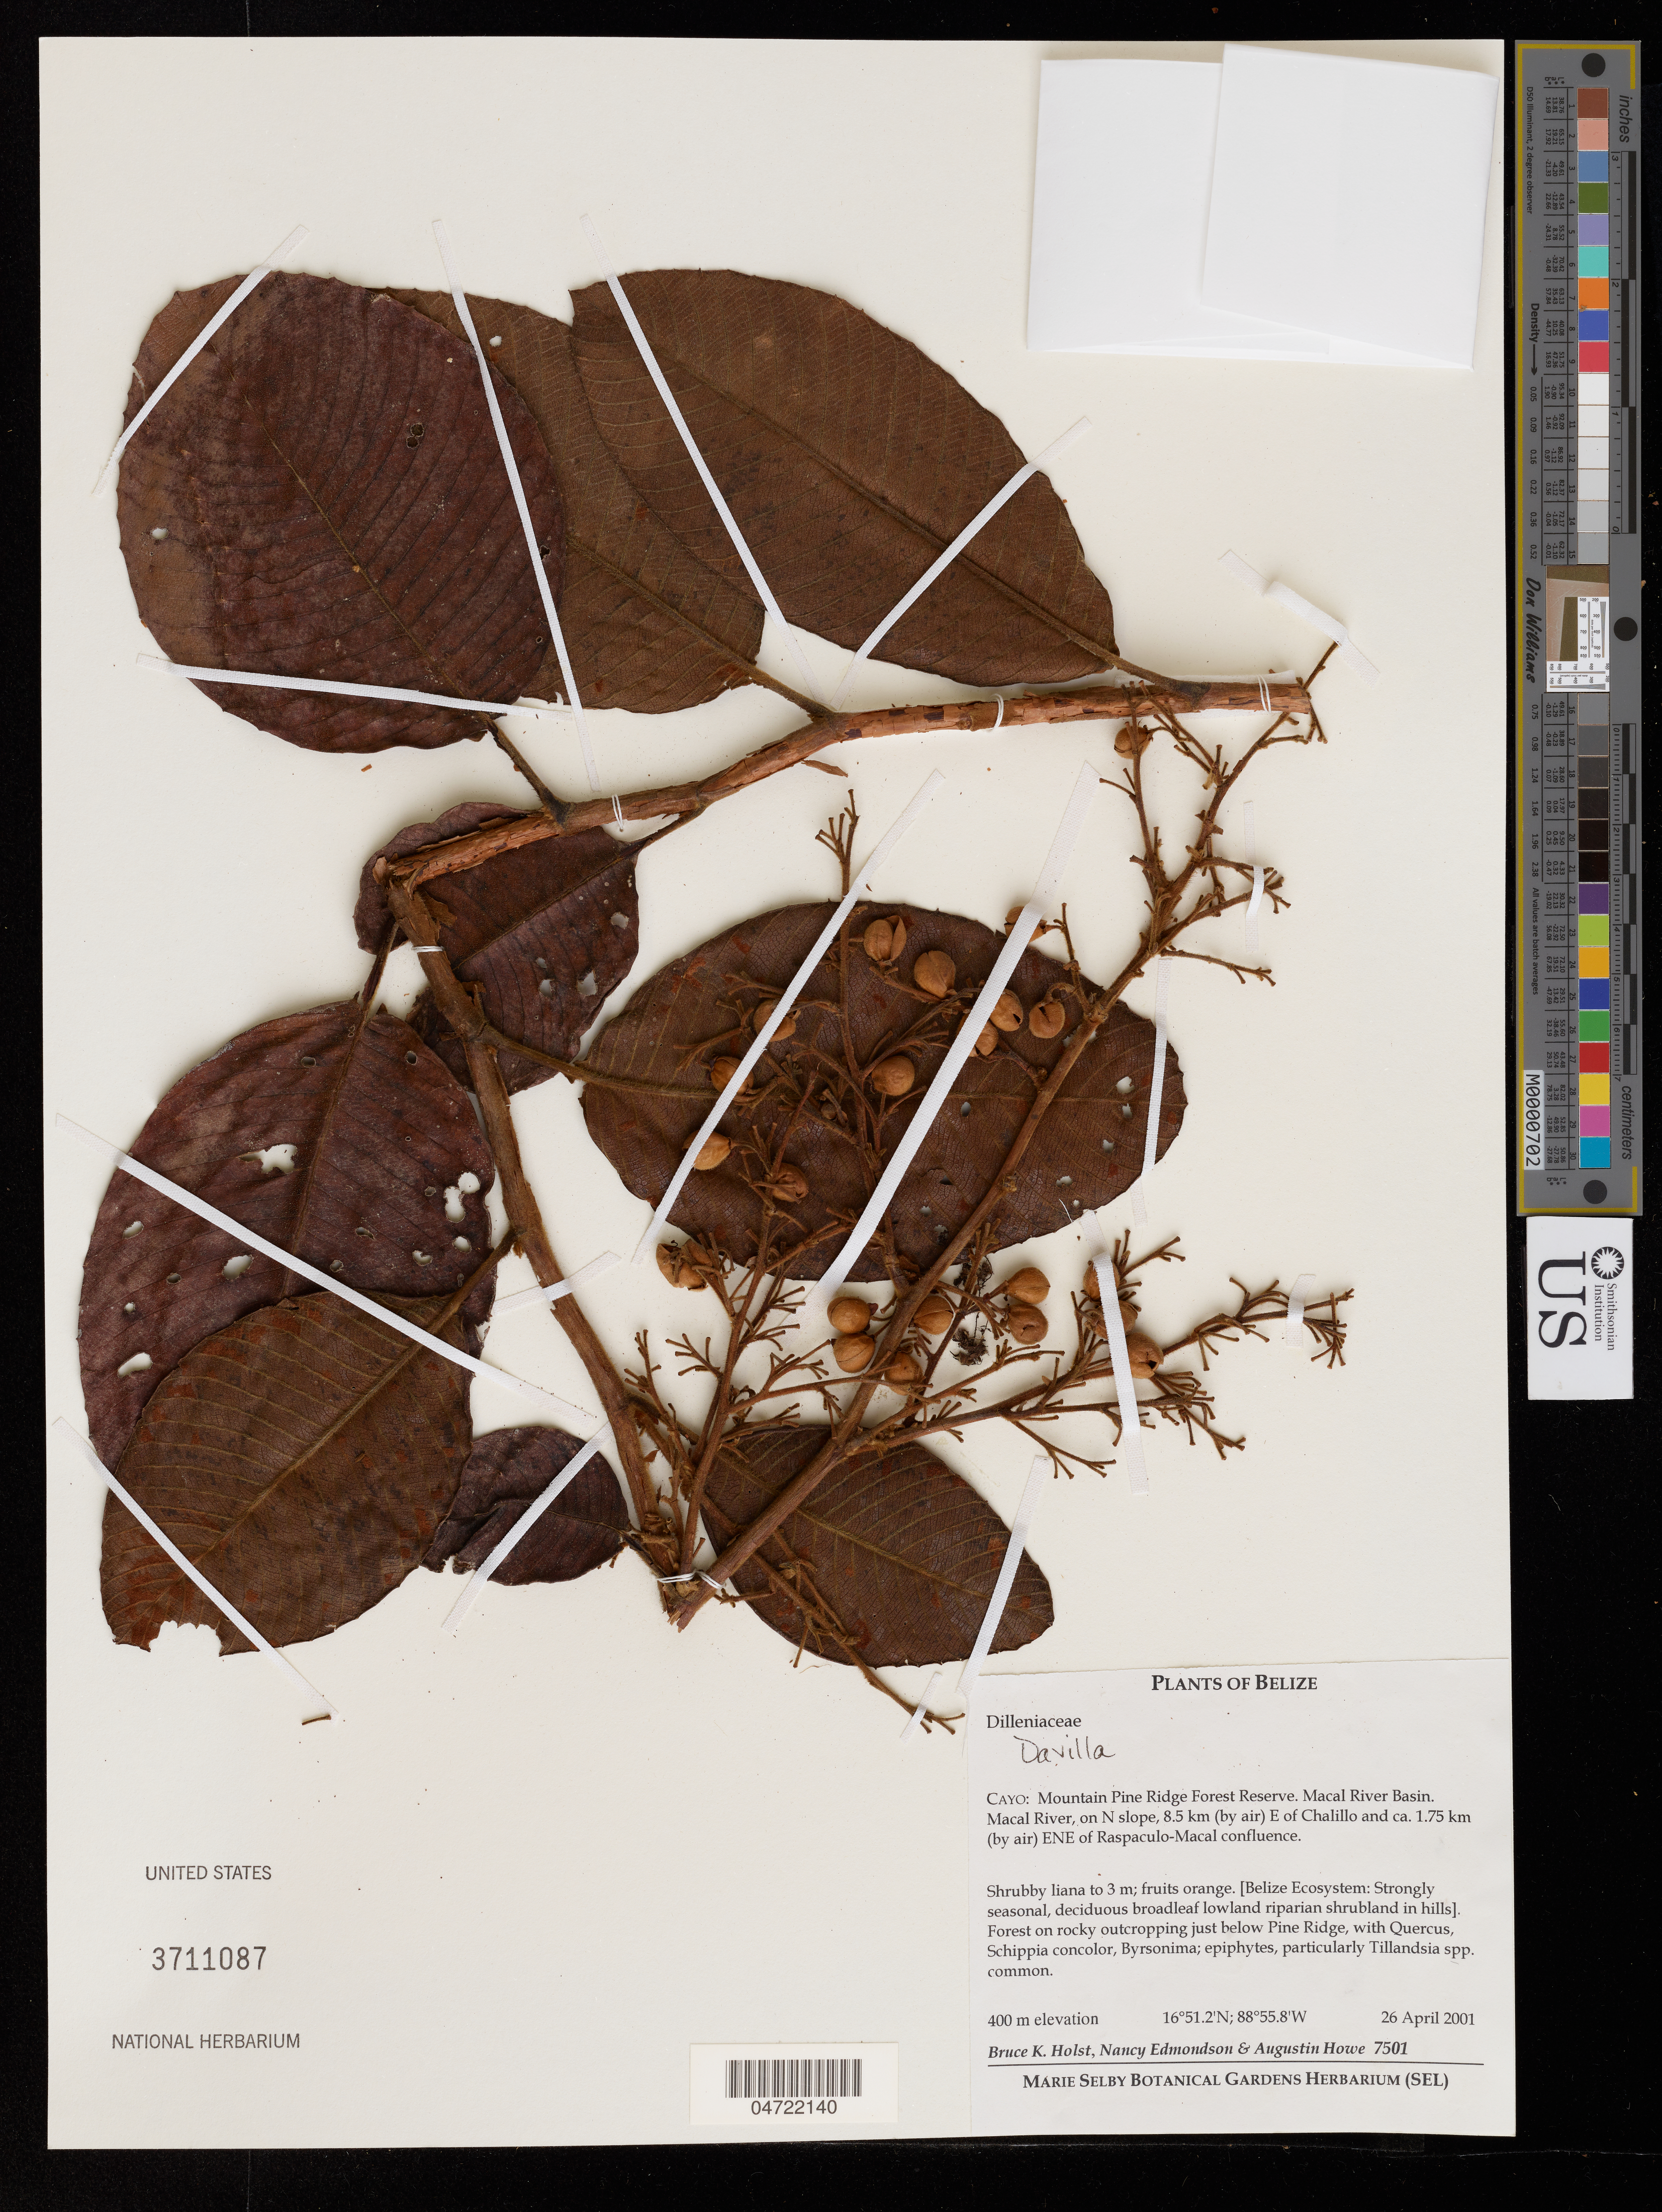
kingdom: Plantae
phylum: Tracheophyta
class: Magnoliopsida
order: Dilleniales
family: Dilleniaceae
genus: Davilla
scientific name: Davilla sp.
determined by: Kelloff, Carol L.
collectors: B. Holst, N. Edmondson & A. Howe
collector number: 7501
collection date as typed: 26 April 2001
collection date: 2001-04-26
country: Belize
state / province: Cayo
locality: Mountain Pine RIdge Forest Reserve. Macal River Basin. Macal River on N slope, 8.5 km (by air) E of Chalillo and ca. 1.75 km (by air) ENE of Raspaculo-Macal confluence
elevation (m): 400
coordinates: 16 46.1 N, 88 53.7 W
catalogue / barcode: US 3711087